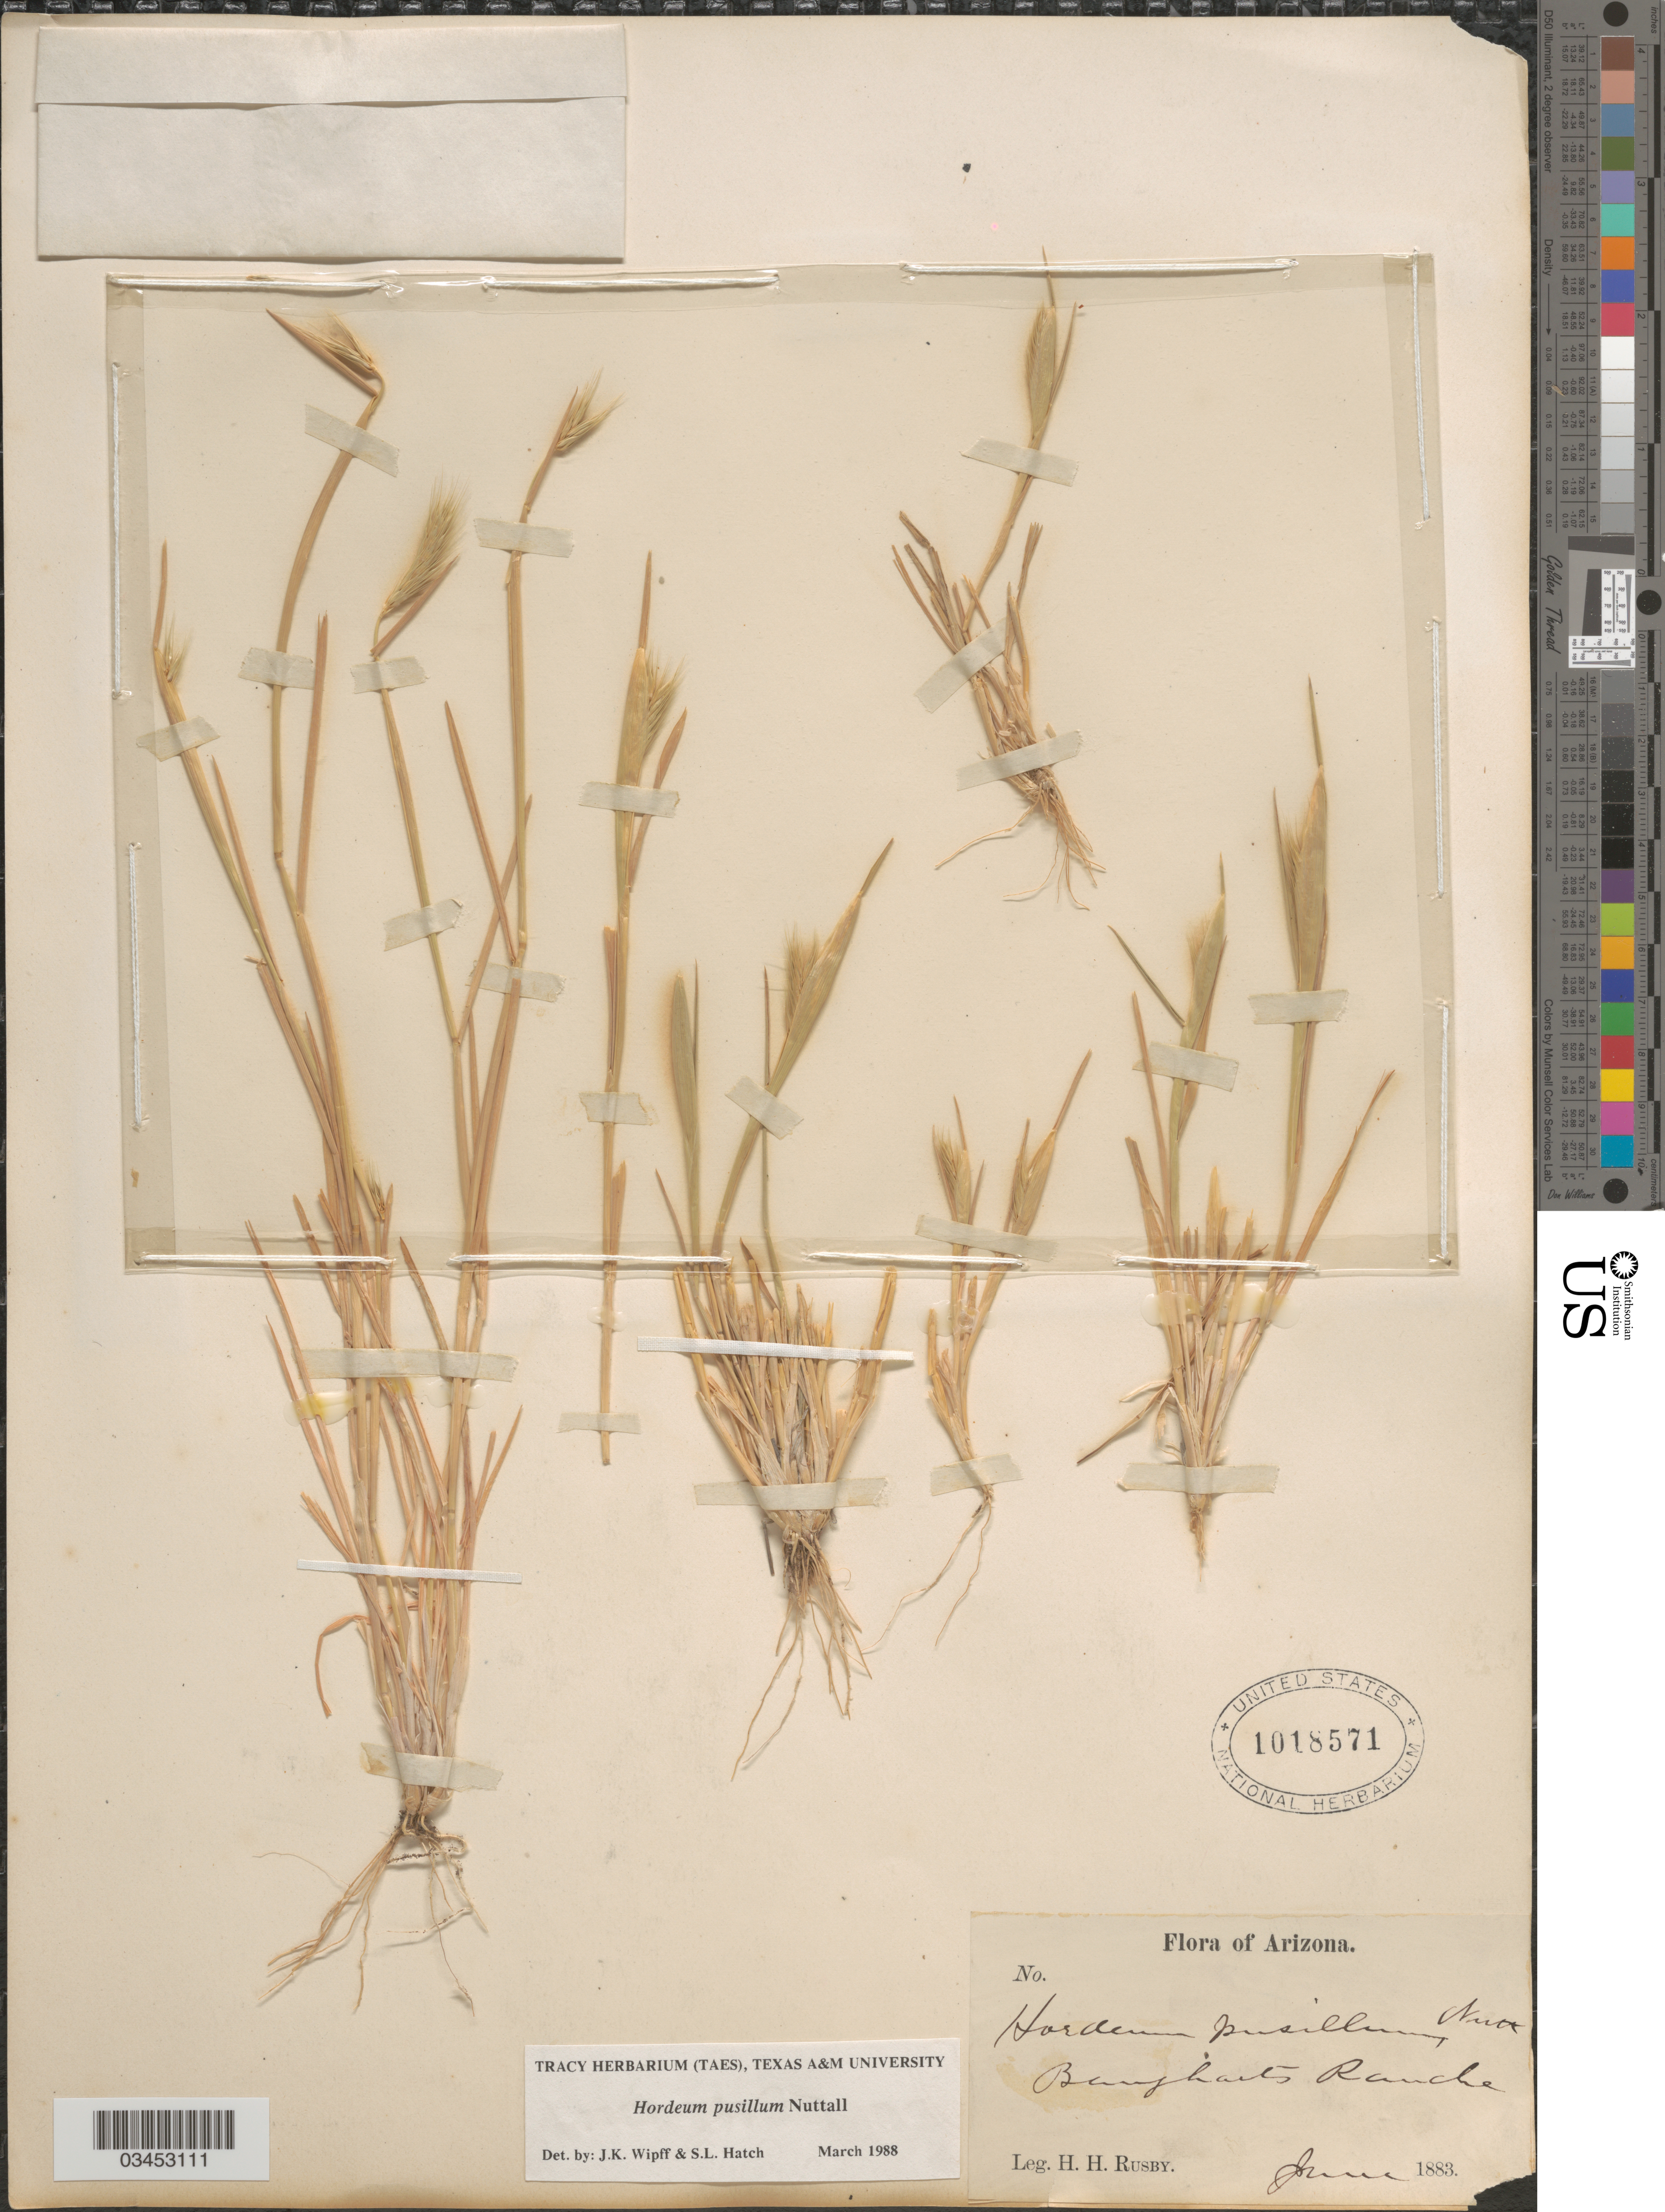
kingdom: Plantae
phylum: Tracheophyta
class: Liliopsida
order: Poales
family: Poaceae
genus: Hordeum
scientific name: Hordeum pusillum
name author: Nutt.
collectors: H. H. Rusby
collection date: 1883-06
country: United States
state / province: Arizona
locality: Bangharts Ranche.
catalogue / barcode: US 1018571